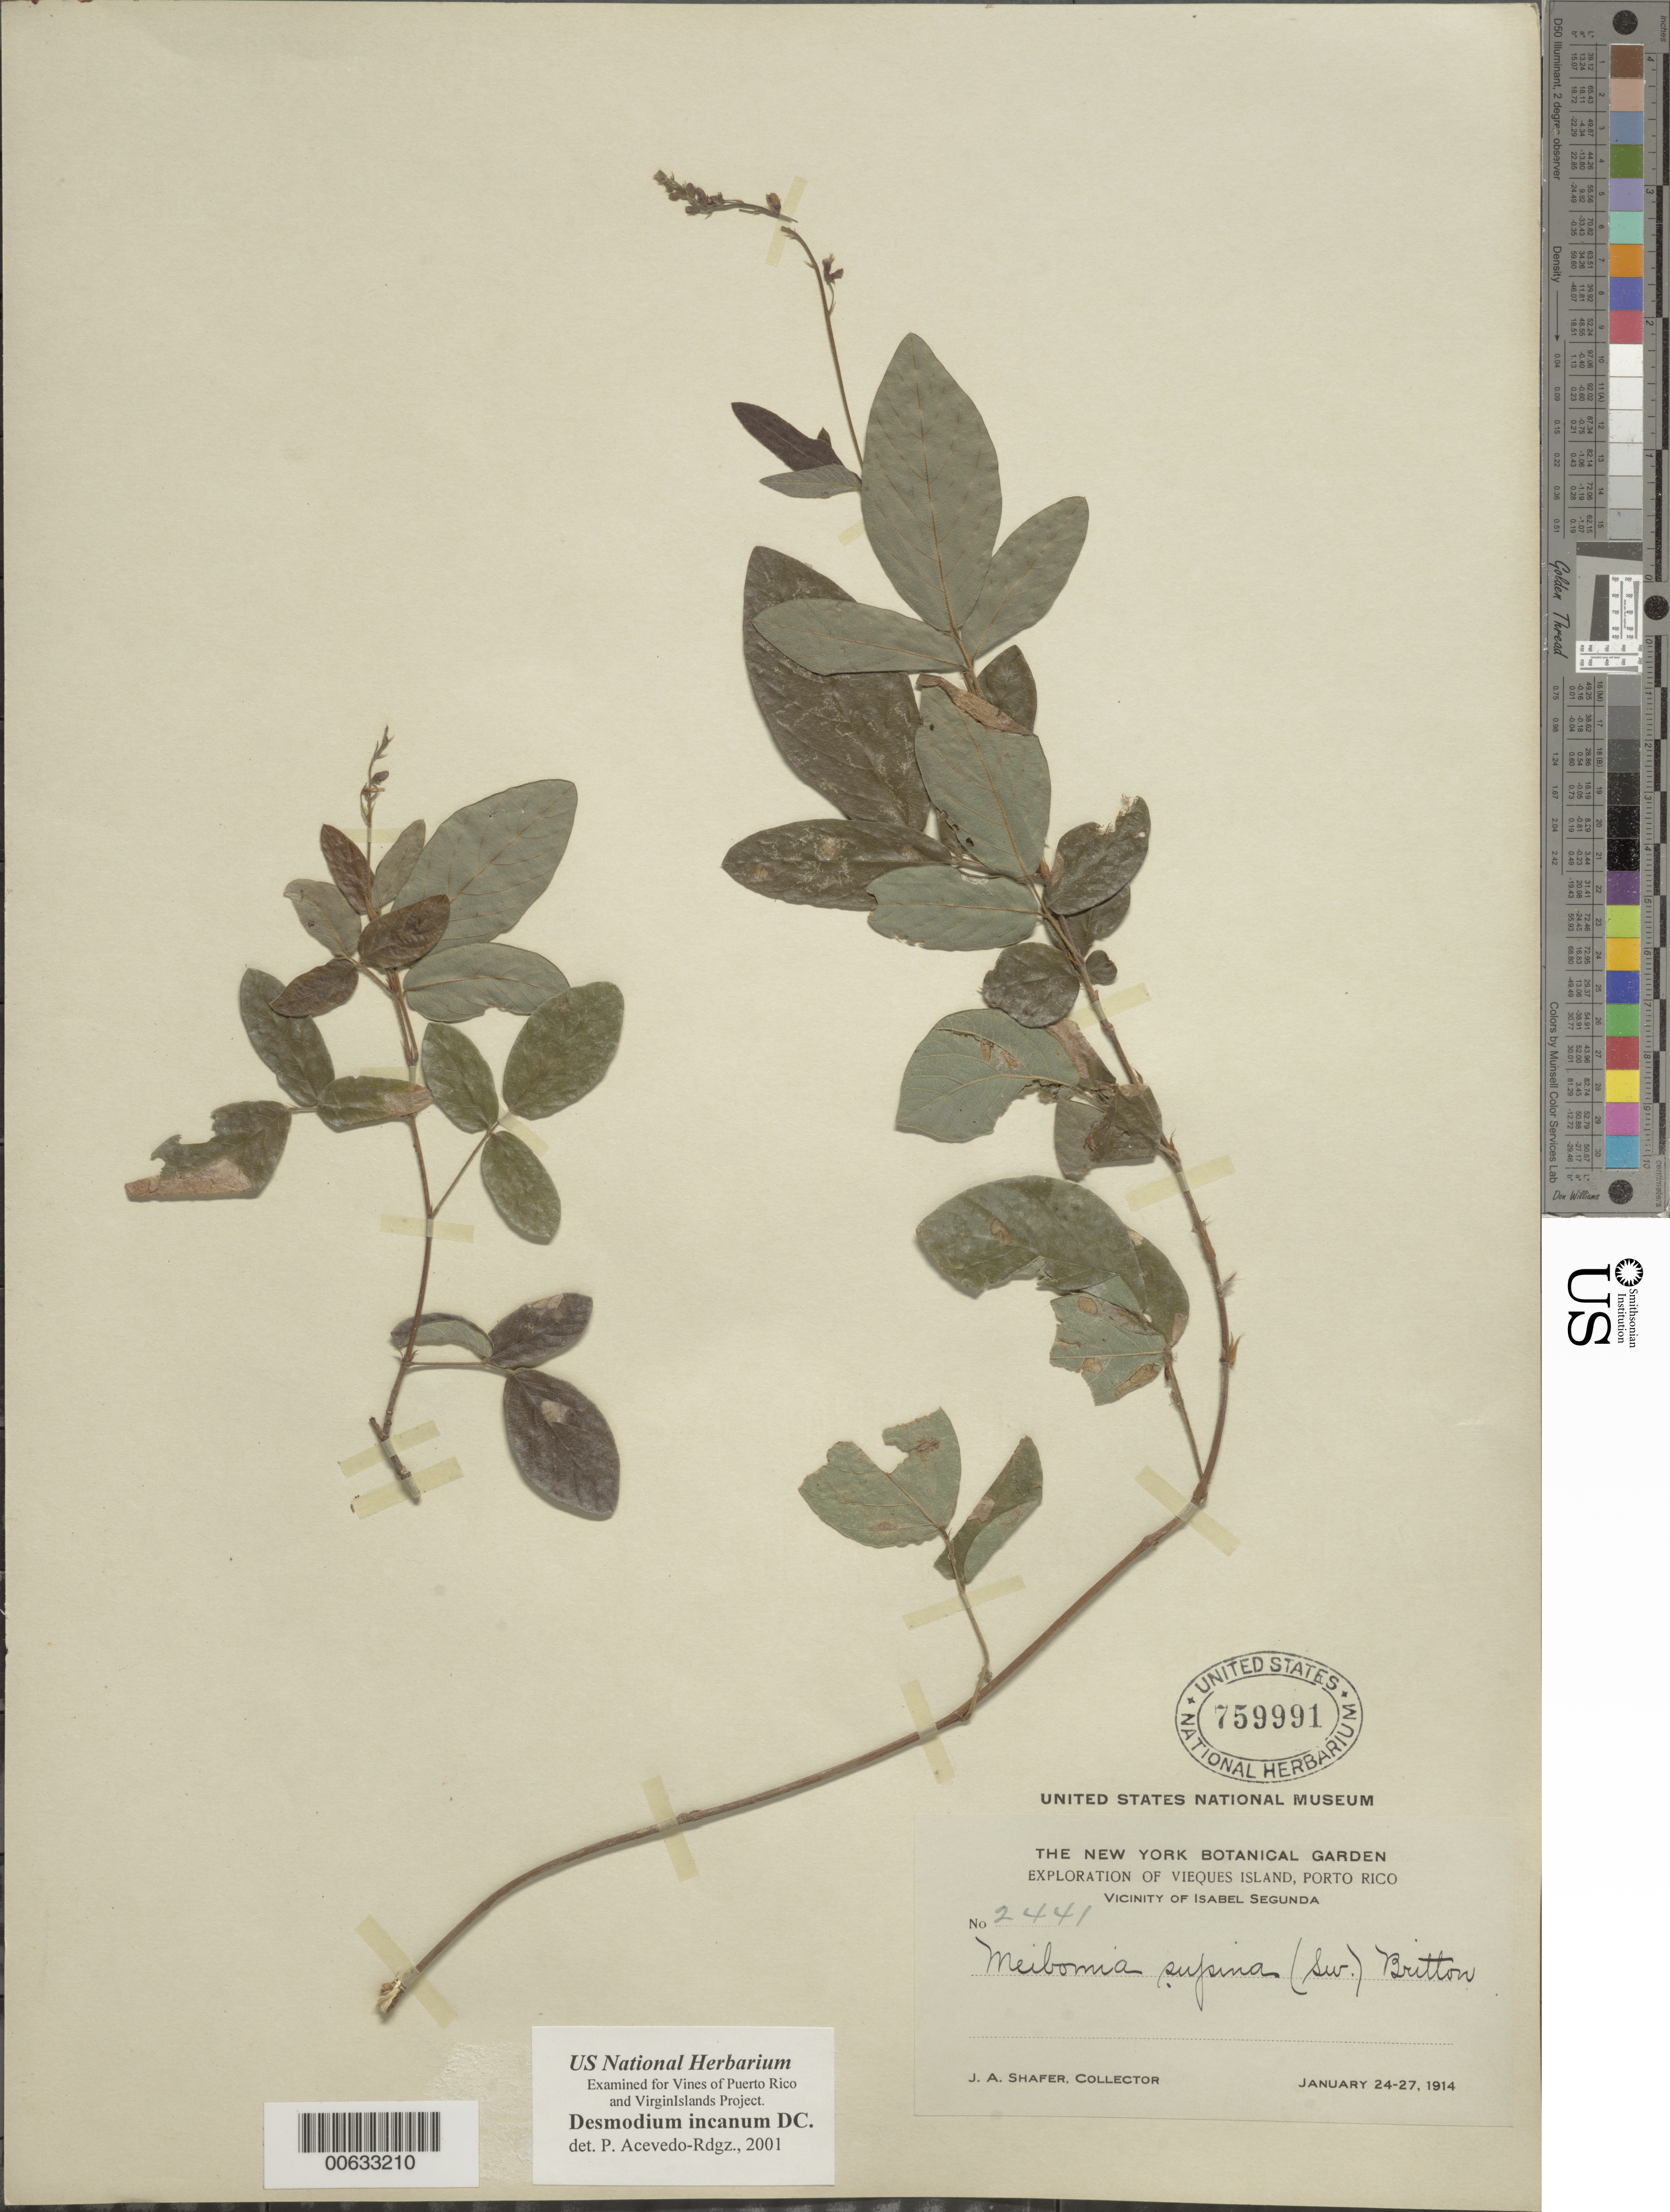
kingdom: Plantae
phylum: Tracheophyta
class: Magnoliopsida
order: Fabales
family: Fabaceae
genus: Desmodium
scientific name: Desmodium incanum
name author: (Sw.) DC.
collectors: J. A. Shafer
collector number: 2441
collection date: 1914-01-24/1914-01-27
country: Puerto Rico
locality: Vieques Island, Porto Rico, Vicinity of Isabel Segunda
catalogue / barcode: US 759991